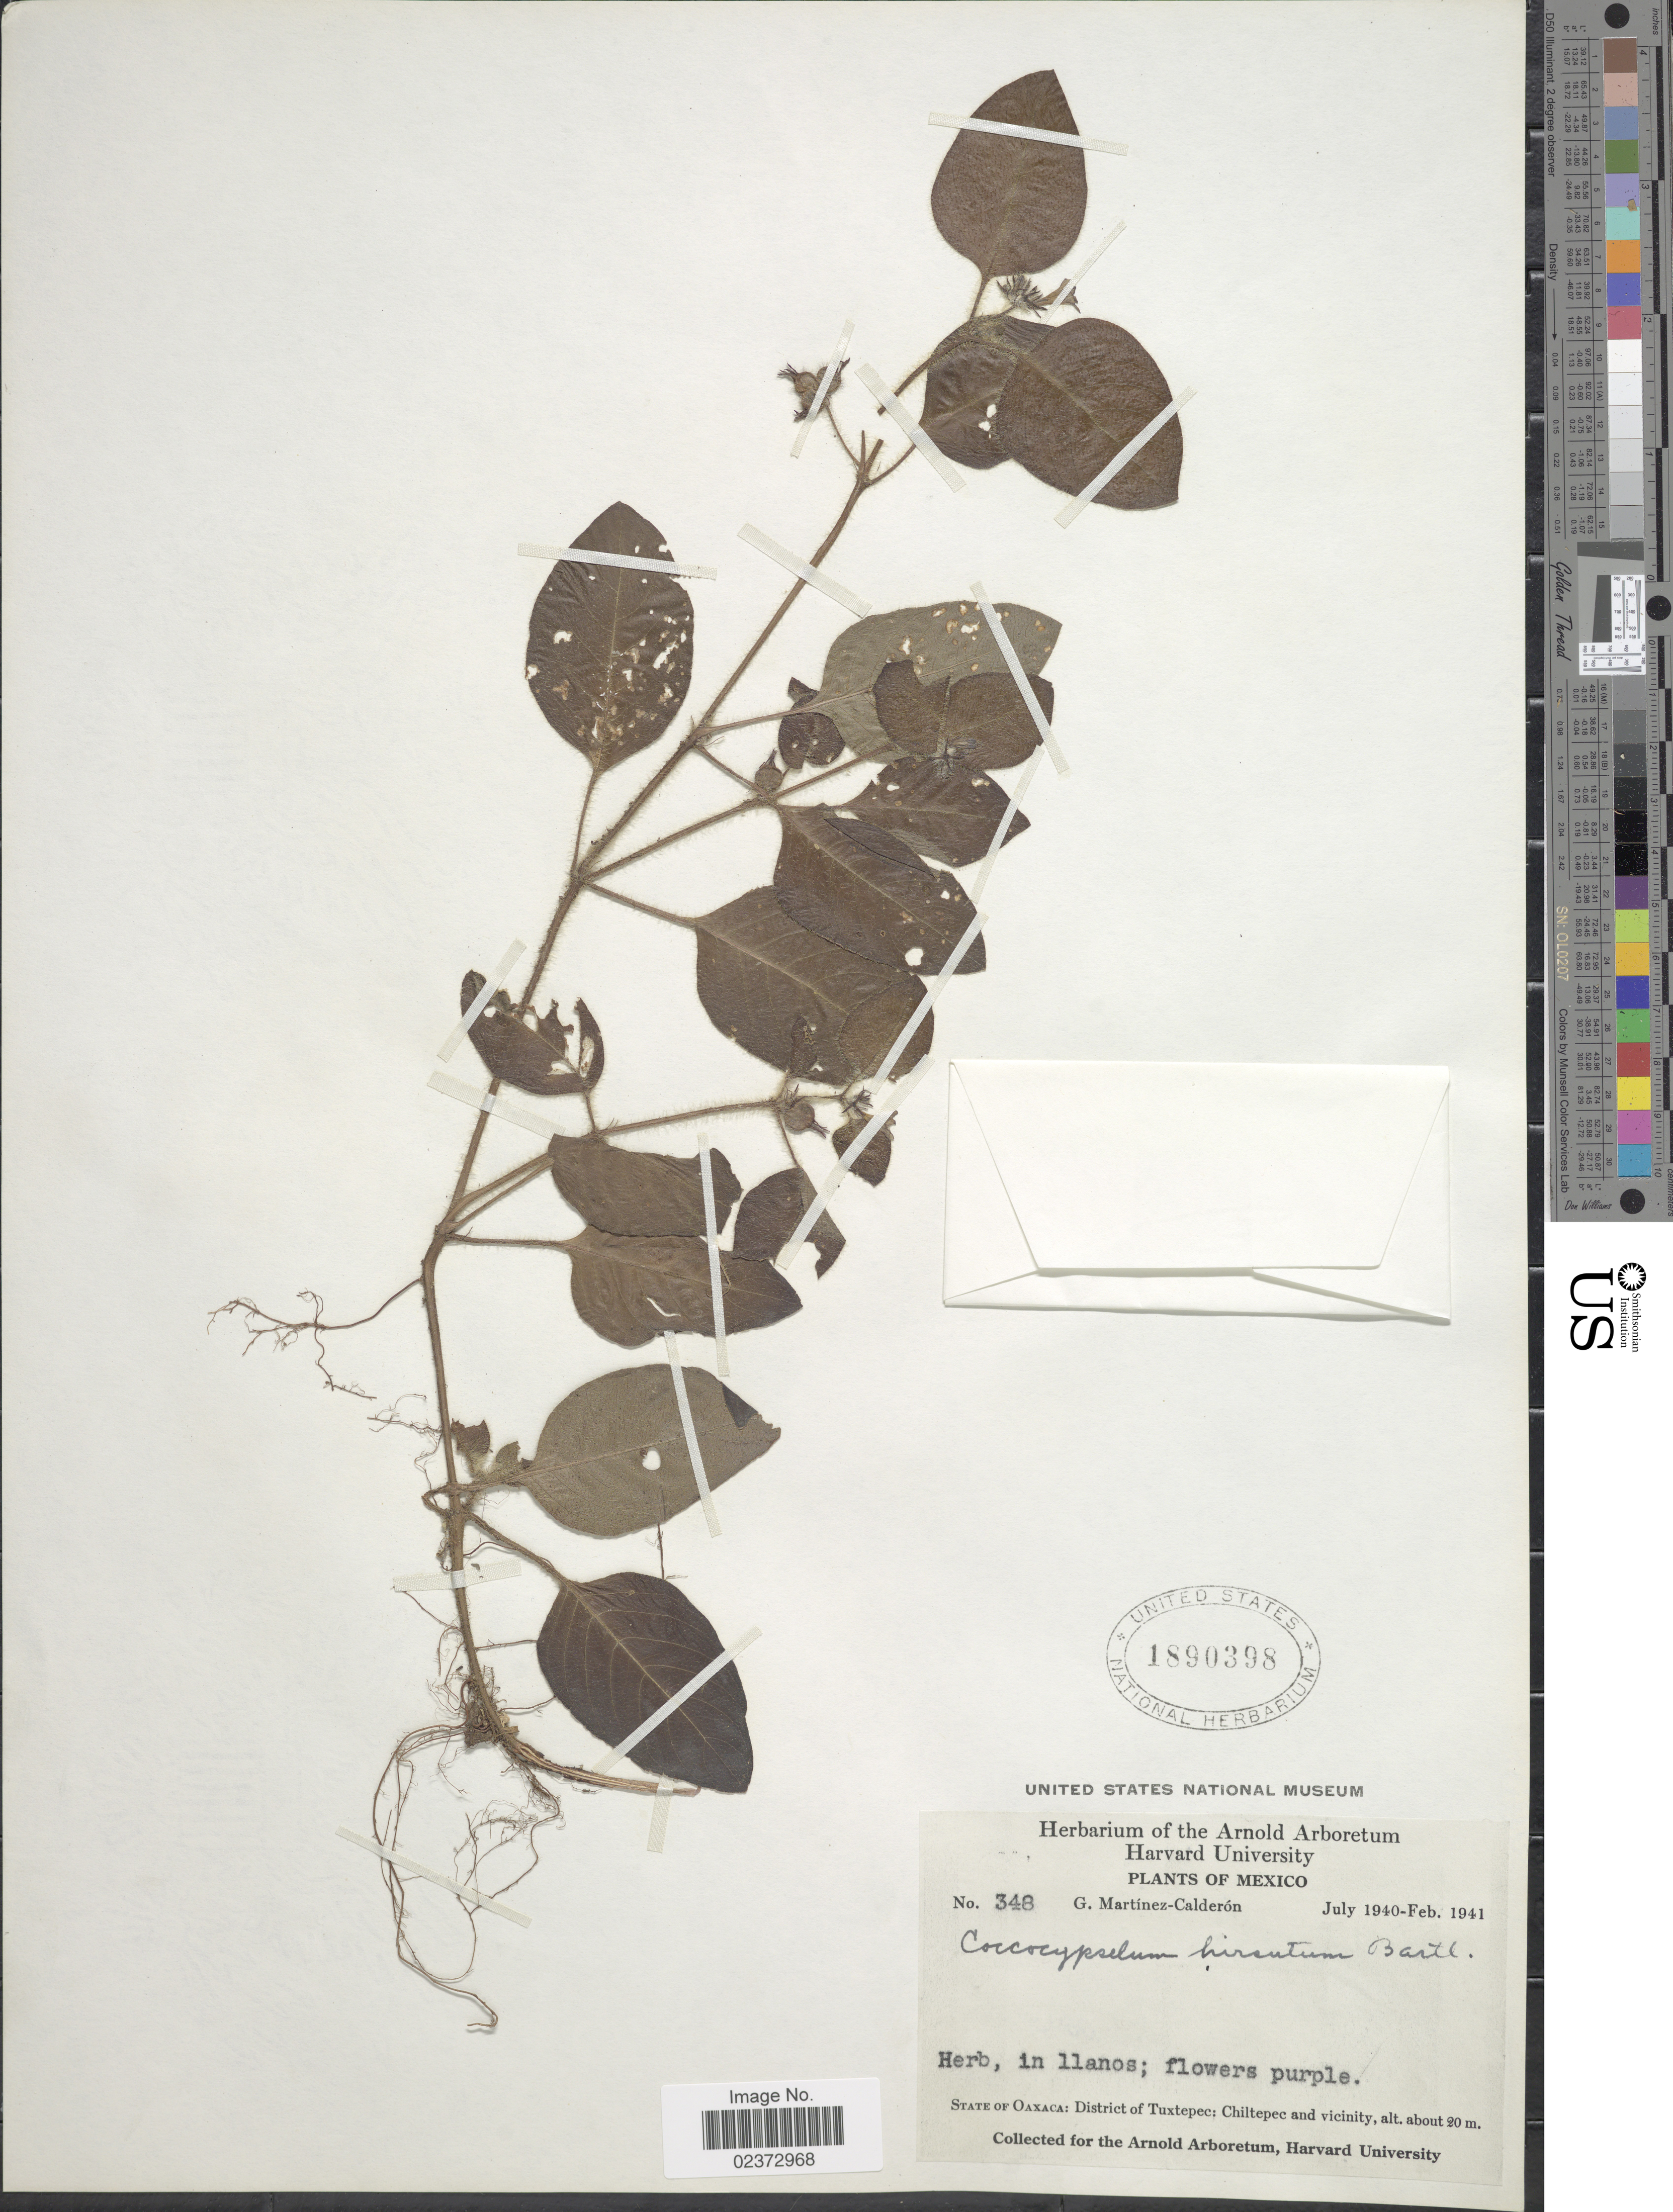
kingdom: Plantae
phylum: Tracheophyta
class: Magnoliopsida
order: Gentianales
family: Rubiaceae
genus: Coccocypselum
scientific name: Coccocypselum hispidulum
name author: (Standl.) Standl.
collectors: G. Martinez-C.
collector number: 348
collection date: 1940-07/1941-02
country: Mexico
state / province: Oaxaca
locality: State of Oaxaca: District of Tuxtepec: Chiltepec and vicinity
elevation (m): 20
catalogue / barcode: US 1890398